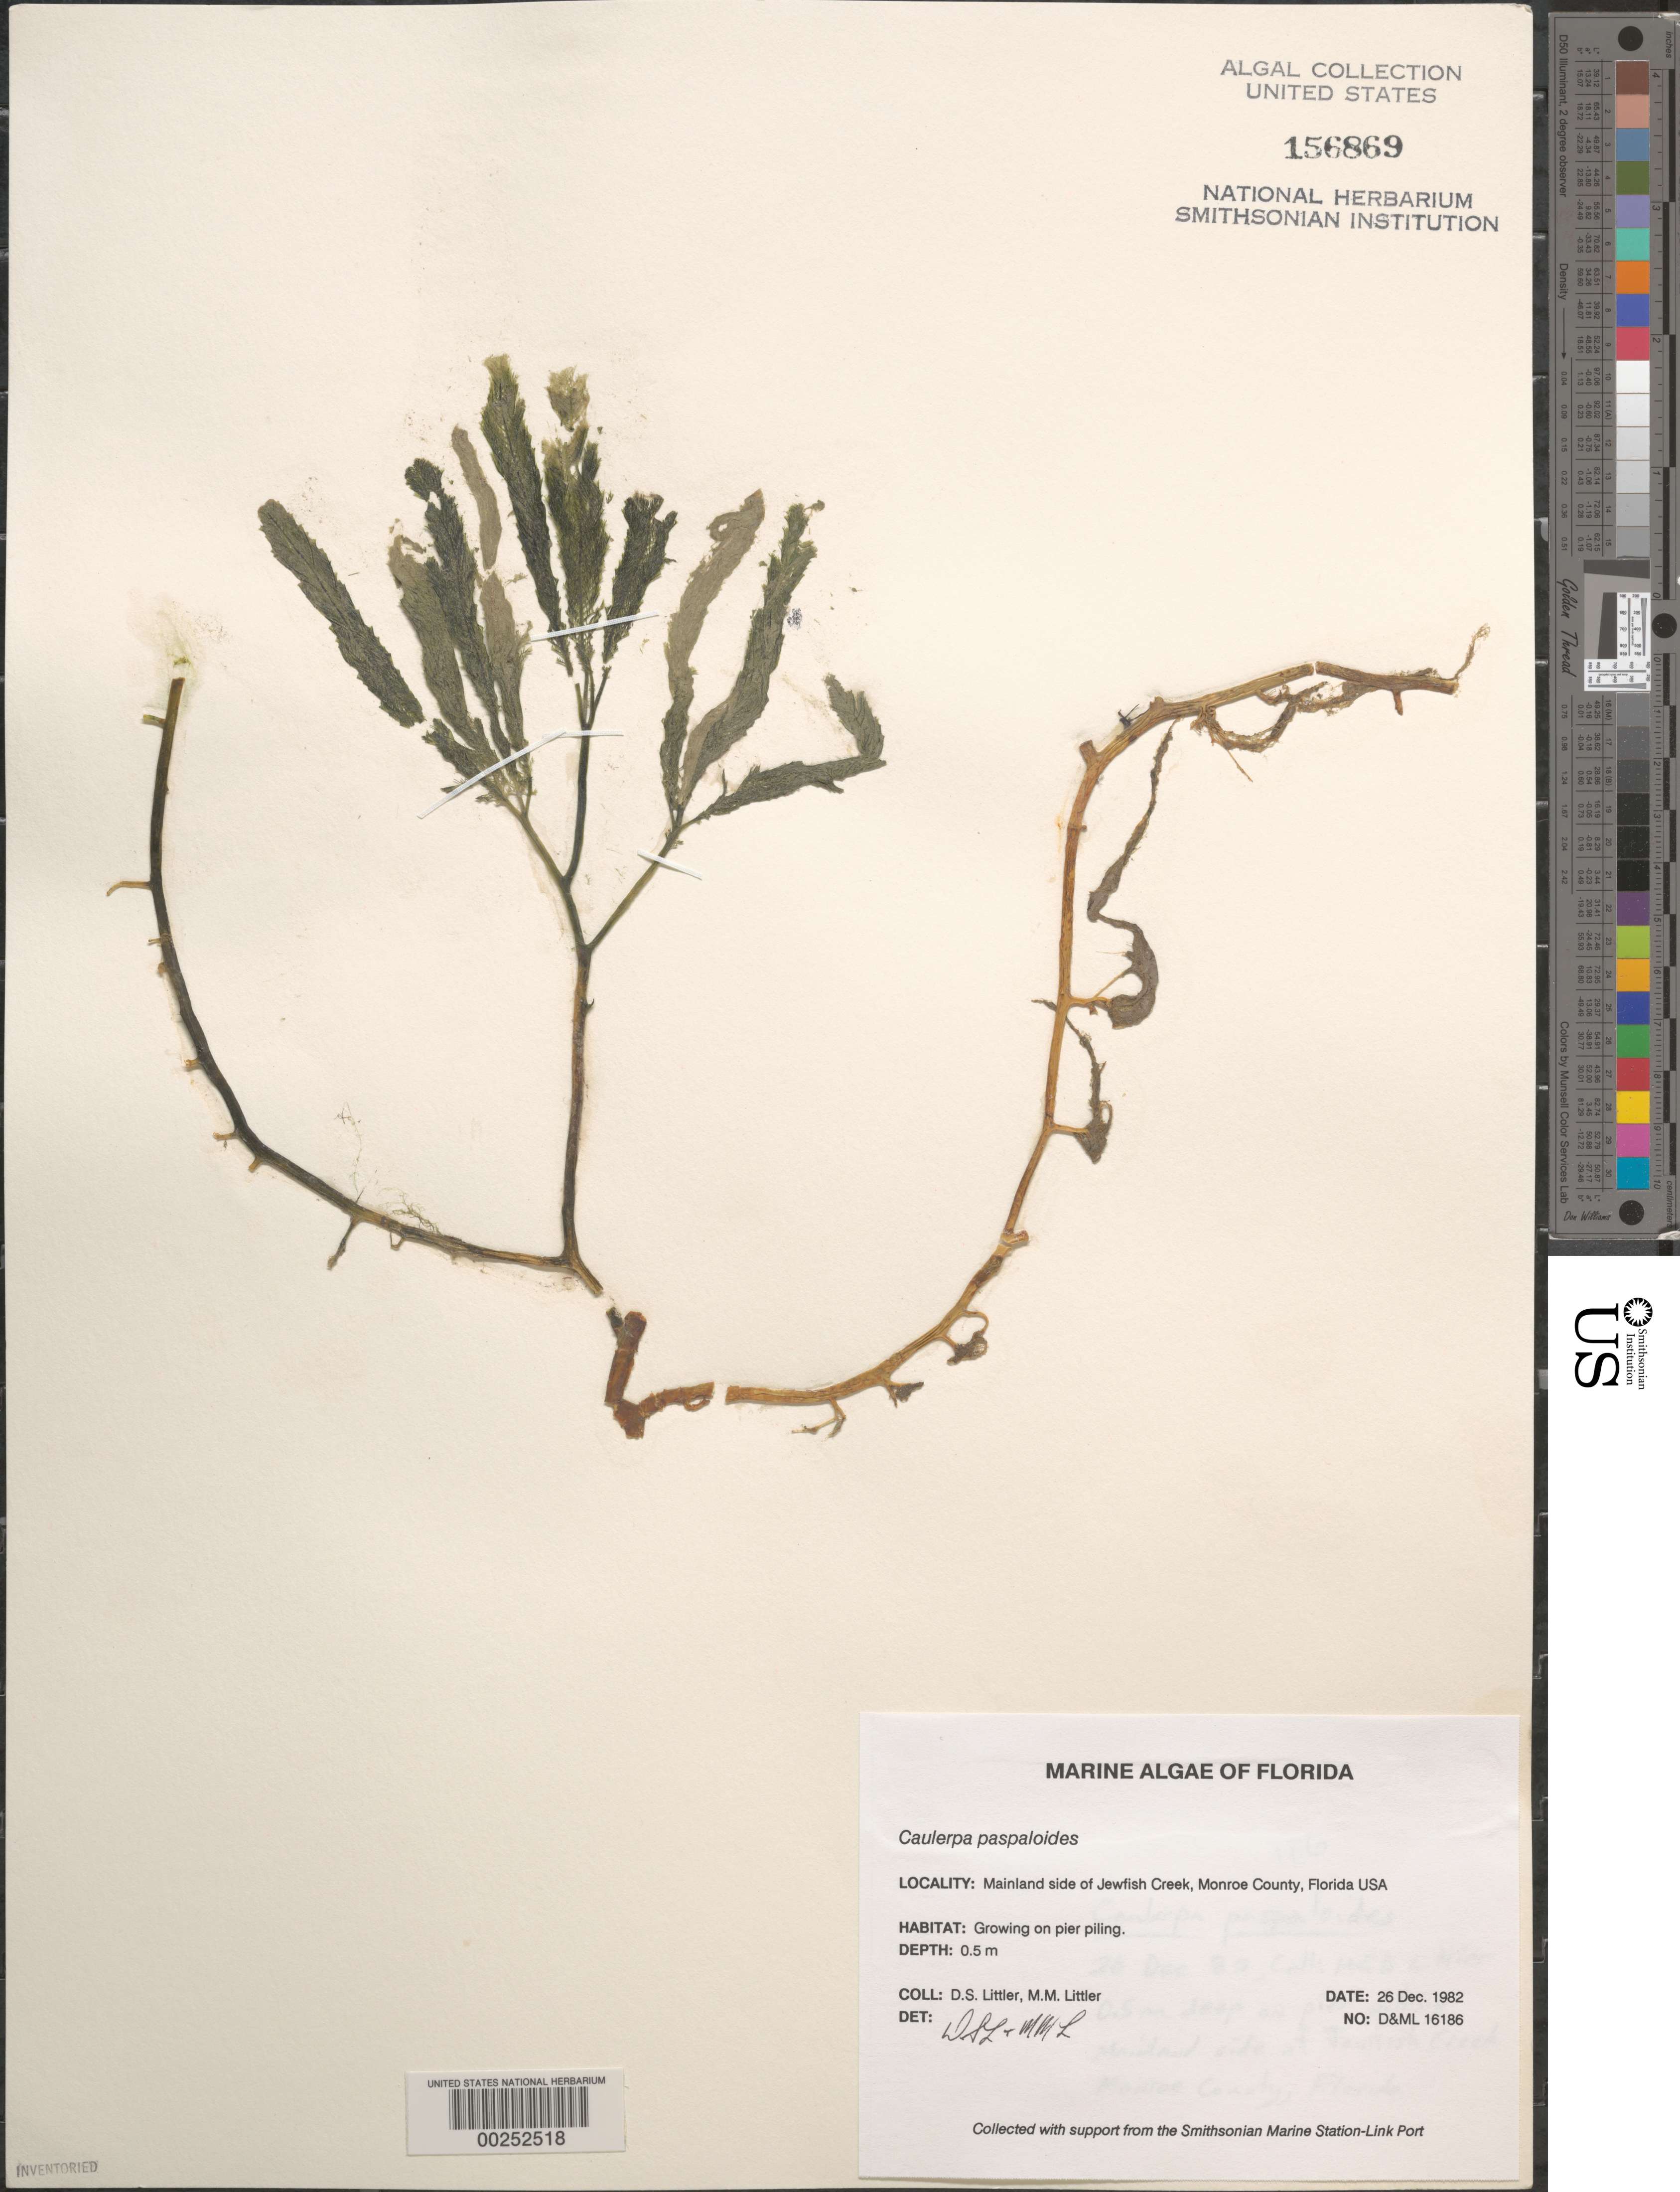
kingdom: Plantae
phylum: Chlorophyta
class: Ulvophyceae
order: Bryopsidales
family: Caulerpaceae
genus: Caulerpa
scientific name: Caulerpa paspaloides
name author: (Bory) Grev.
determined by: Littler, D. S.; Littler, M. M.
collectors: D. S. Littler & M. M. Littler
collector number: D&ML 16186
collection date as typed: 26 Dec 1982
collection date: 1982-12-26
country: United States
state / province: Florida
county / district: Monroe County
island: Key Largo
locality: Jewfish Creek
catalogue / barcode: US 156869